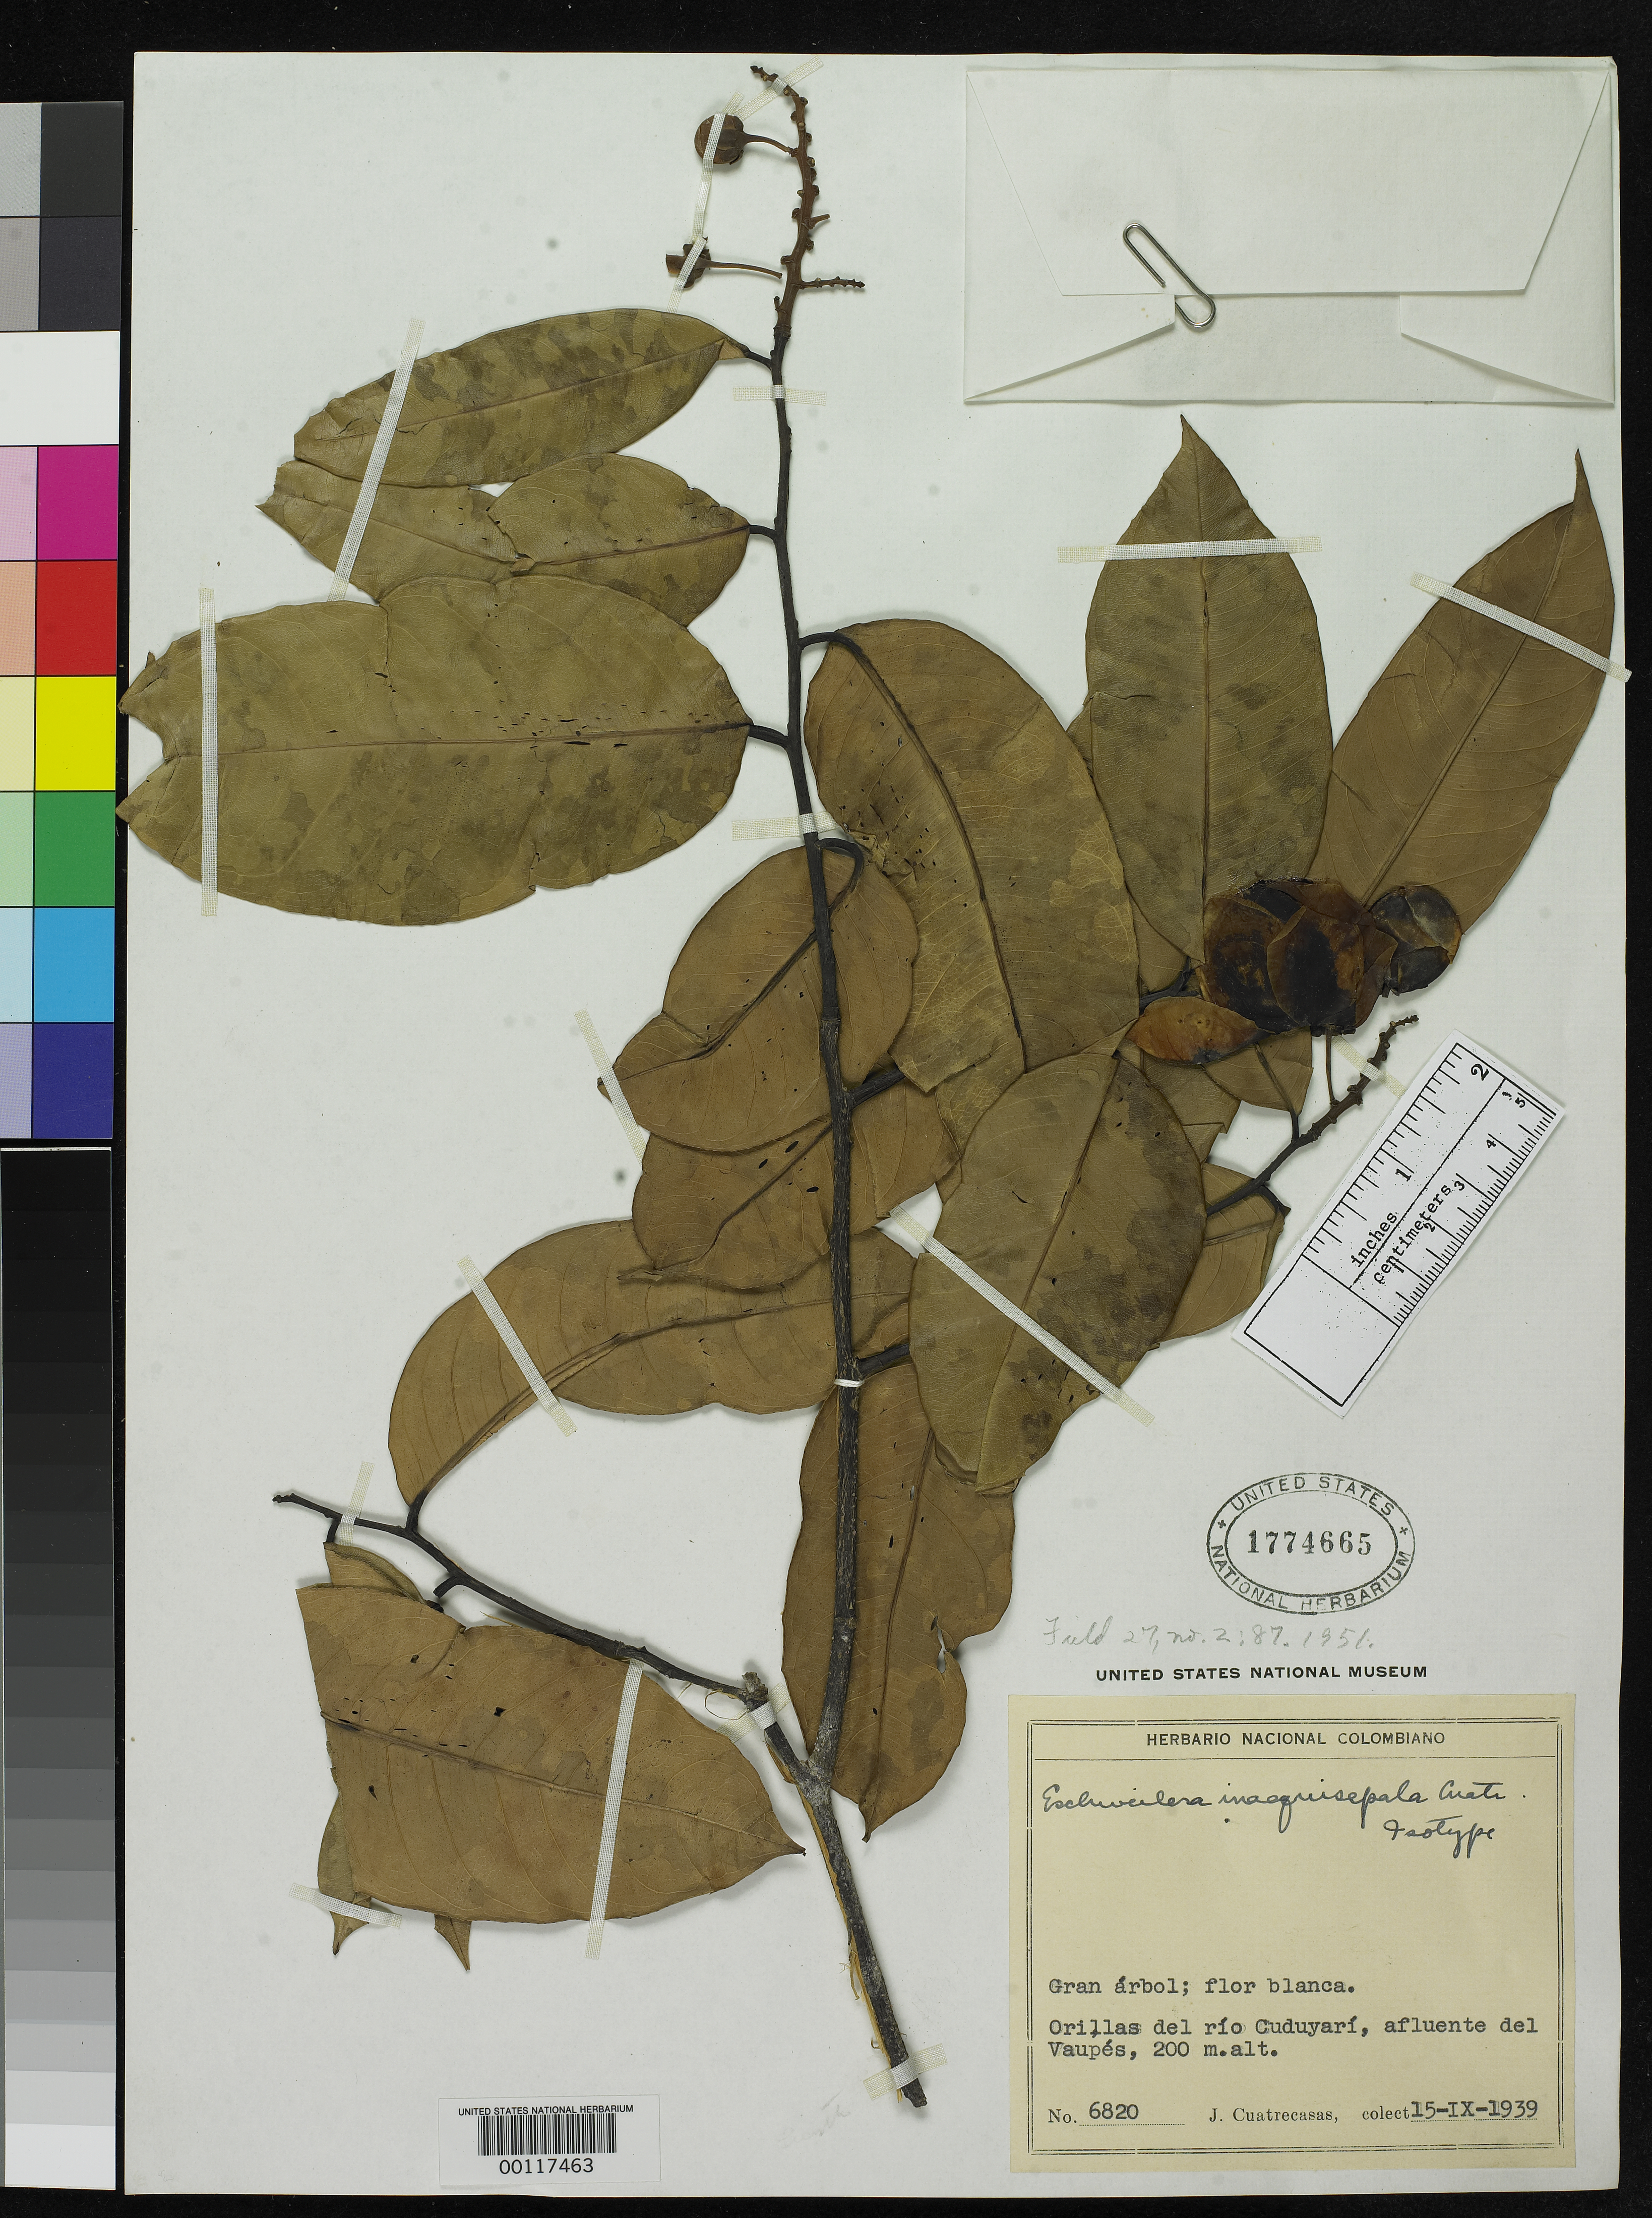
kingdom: Plantae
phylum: Tracheophyta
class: Magnoliopsida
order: Ericales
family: Lecythidaceae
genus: Eschweilera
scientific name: Eschweilera inaequisepala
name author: Cuatrec.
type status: Isotype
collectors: J. Cuatrecasas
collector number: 6820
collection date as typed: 15 Sep 1939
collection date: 1939-09-15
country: Colombia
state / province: Vaupés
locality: Orilas del Rio Cuduyari, afluente del Vaupes.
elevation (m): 200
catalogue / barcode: US 1774665